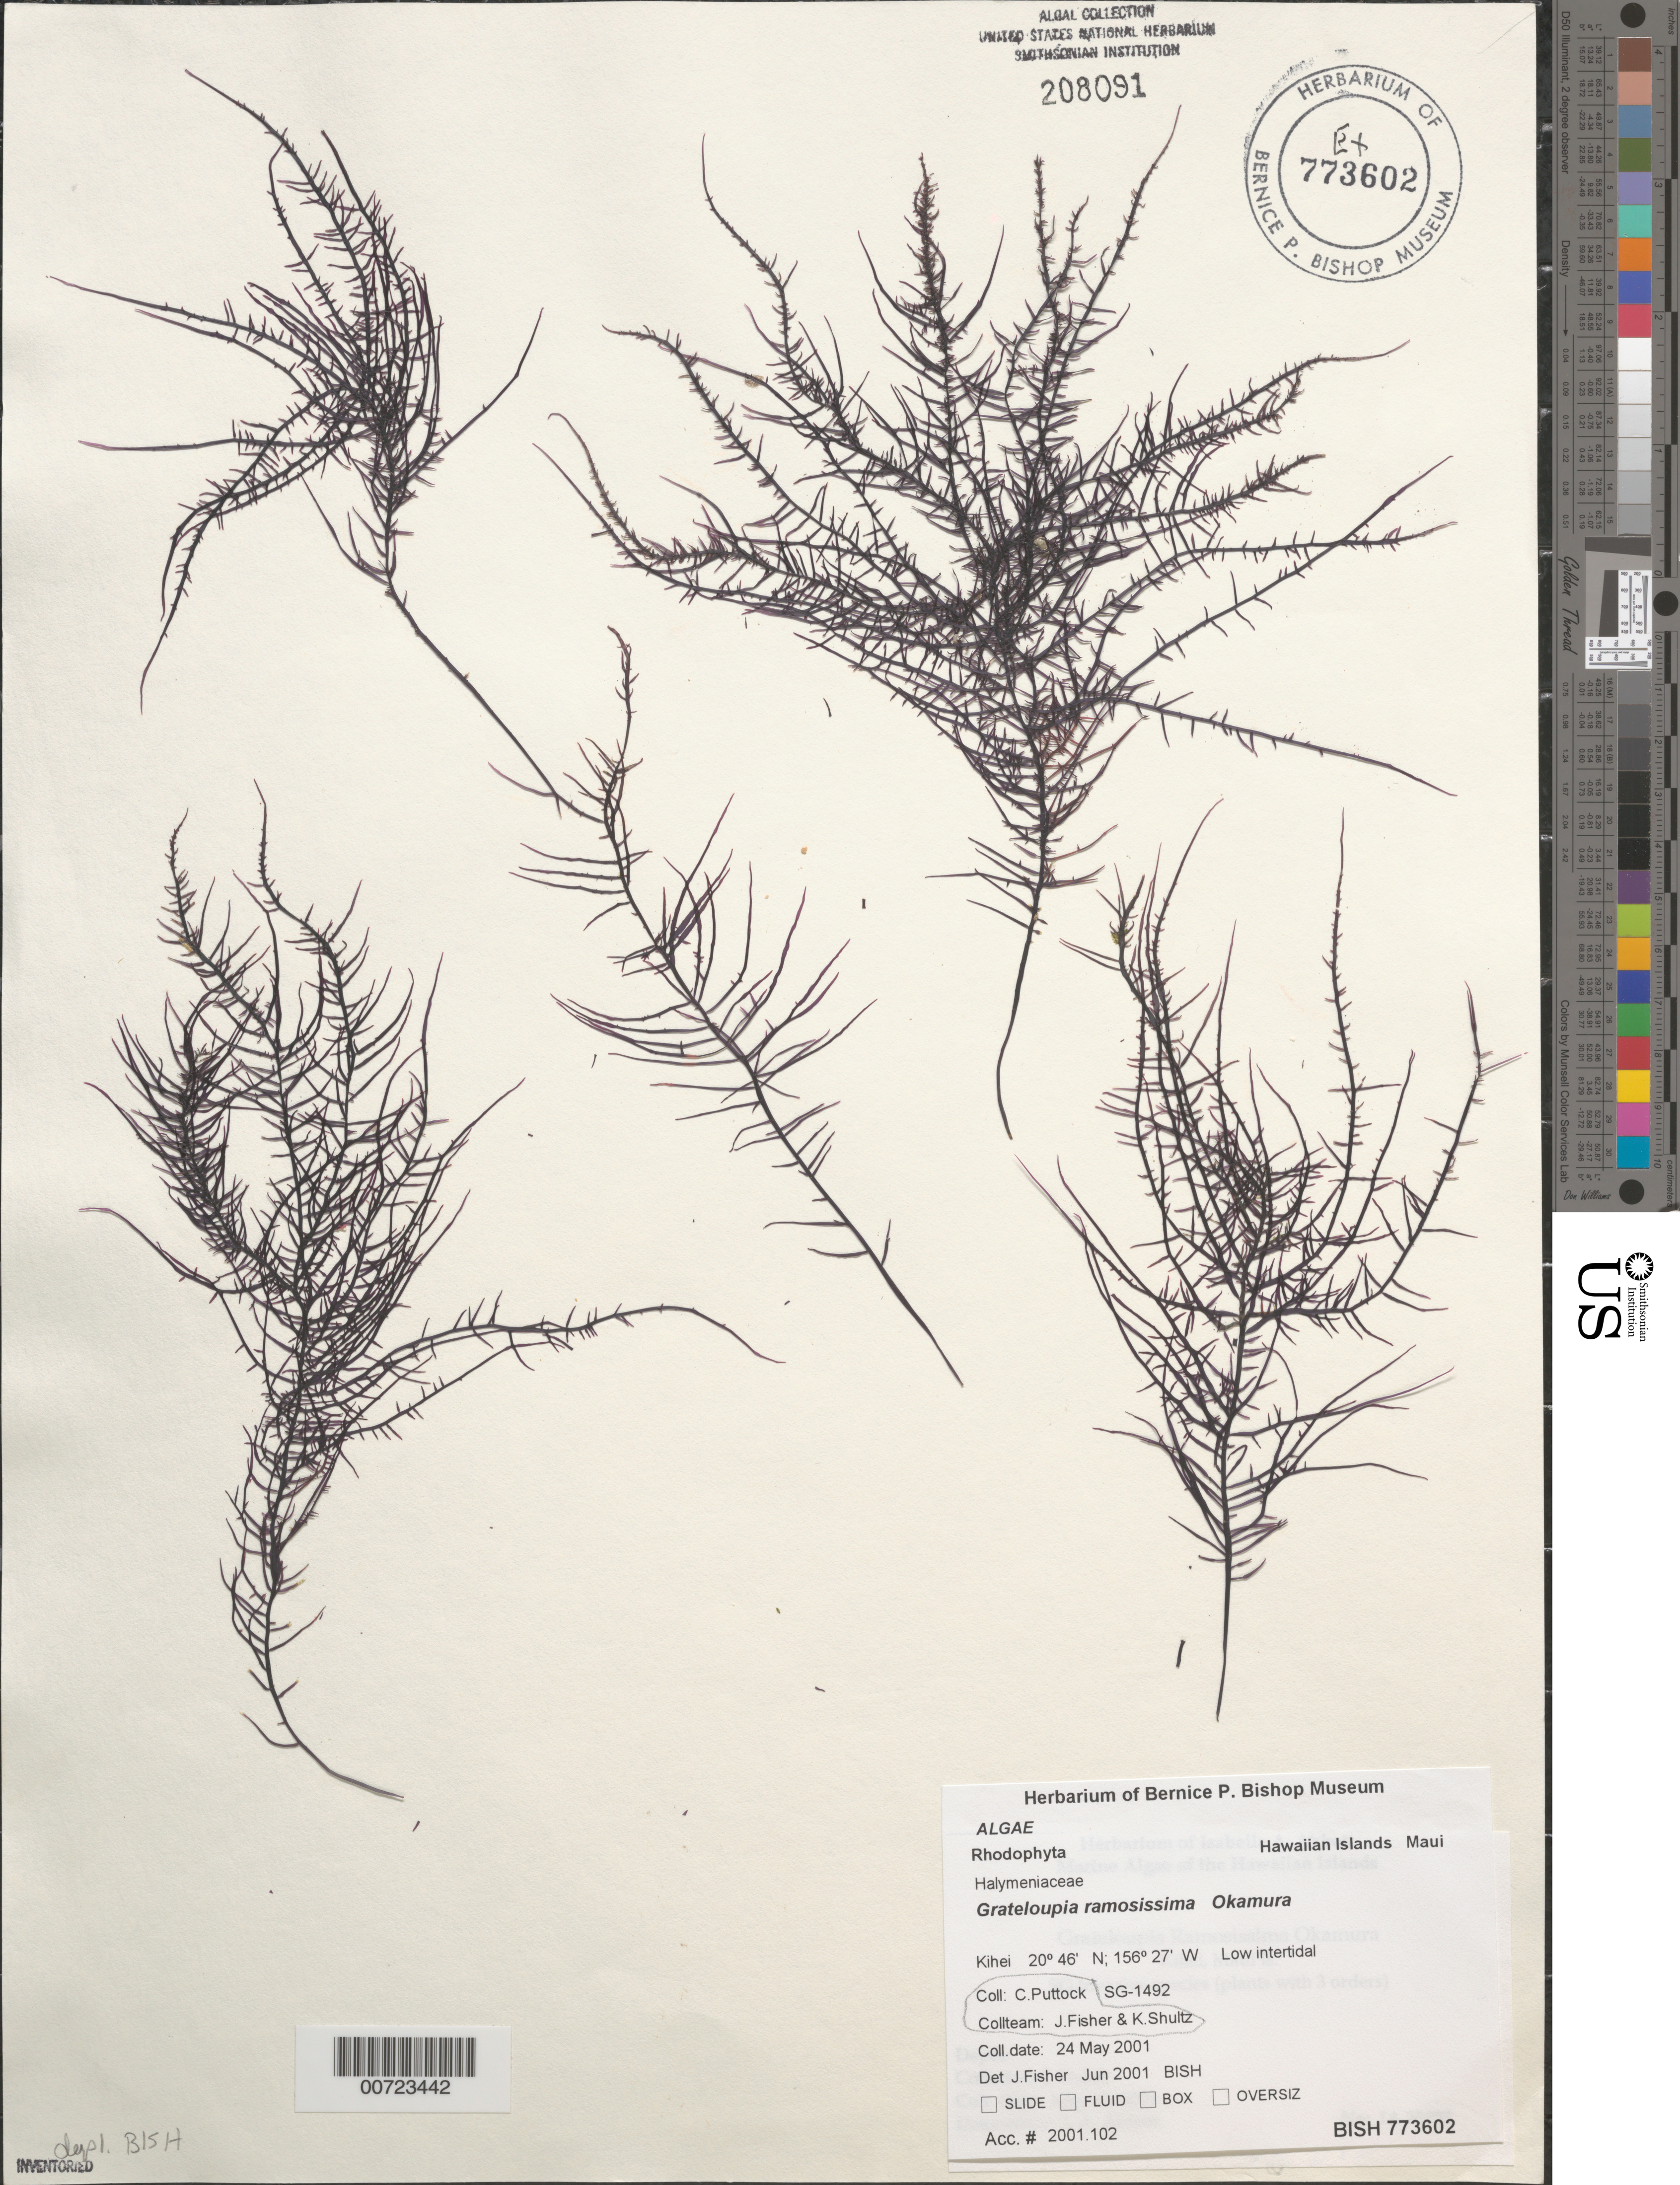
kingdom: Plantae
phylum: Rhodophyta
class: Florideophyceae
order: Halymeniales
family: Halymeniaceae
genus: Grateloupia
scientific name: Grateloupia ramosissima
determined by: Fisher, Jack R.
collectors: C. Puttock, J. Fisher & K. Shultz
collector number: SG-1492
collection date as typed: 24 May 2001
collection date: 2001-05-24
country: United States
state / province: Hawaii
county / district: Maui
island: Maui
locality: Kihei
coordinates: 20 46' N, 156 27' W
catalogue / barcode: US 208091